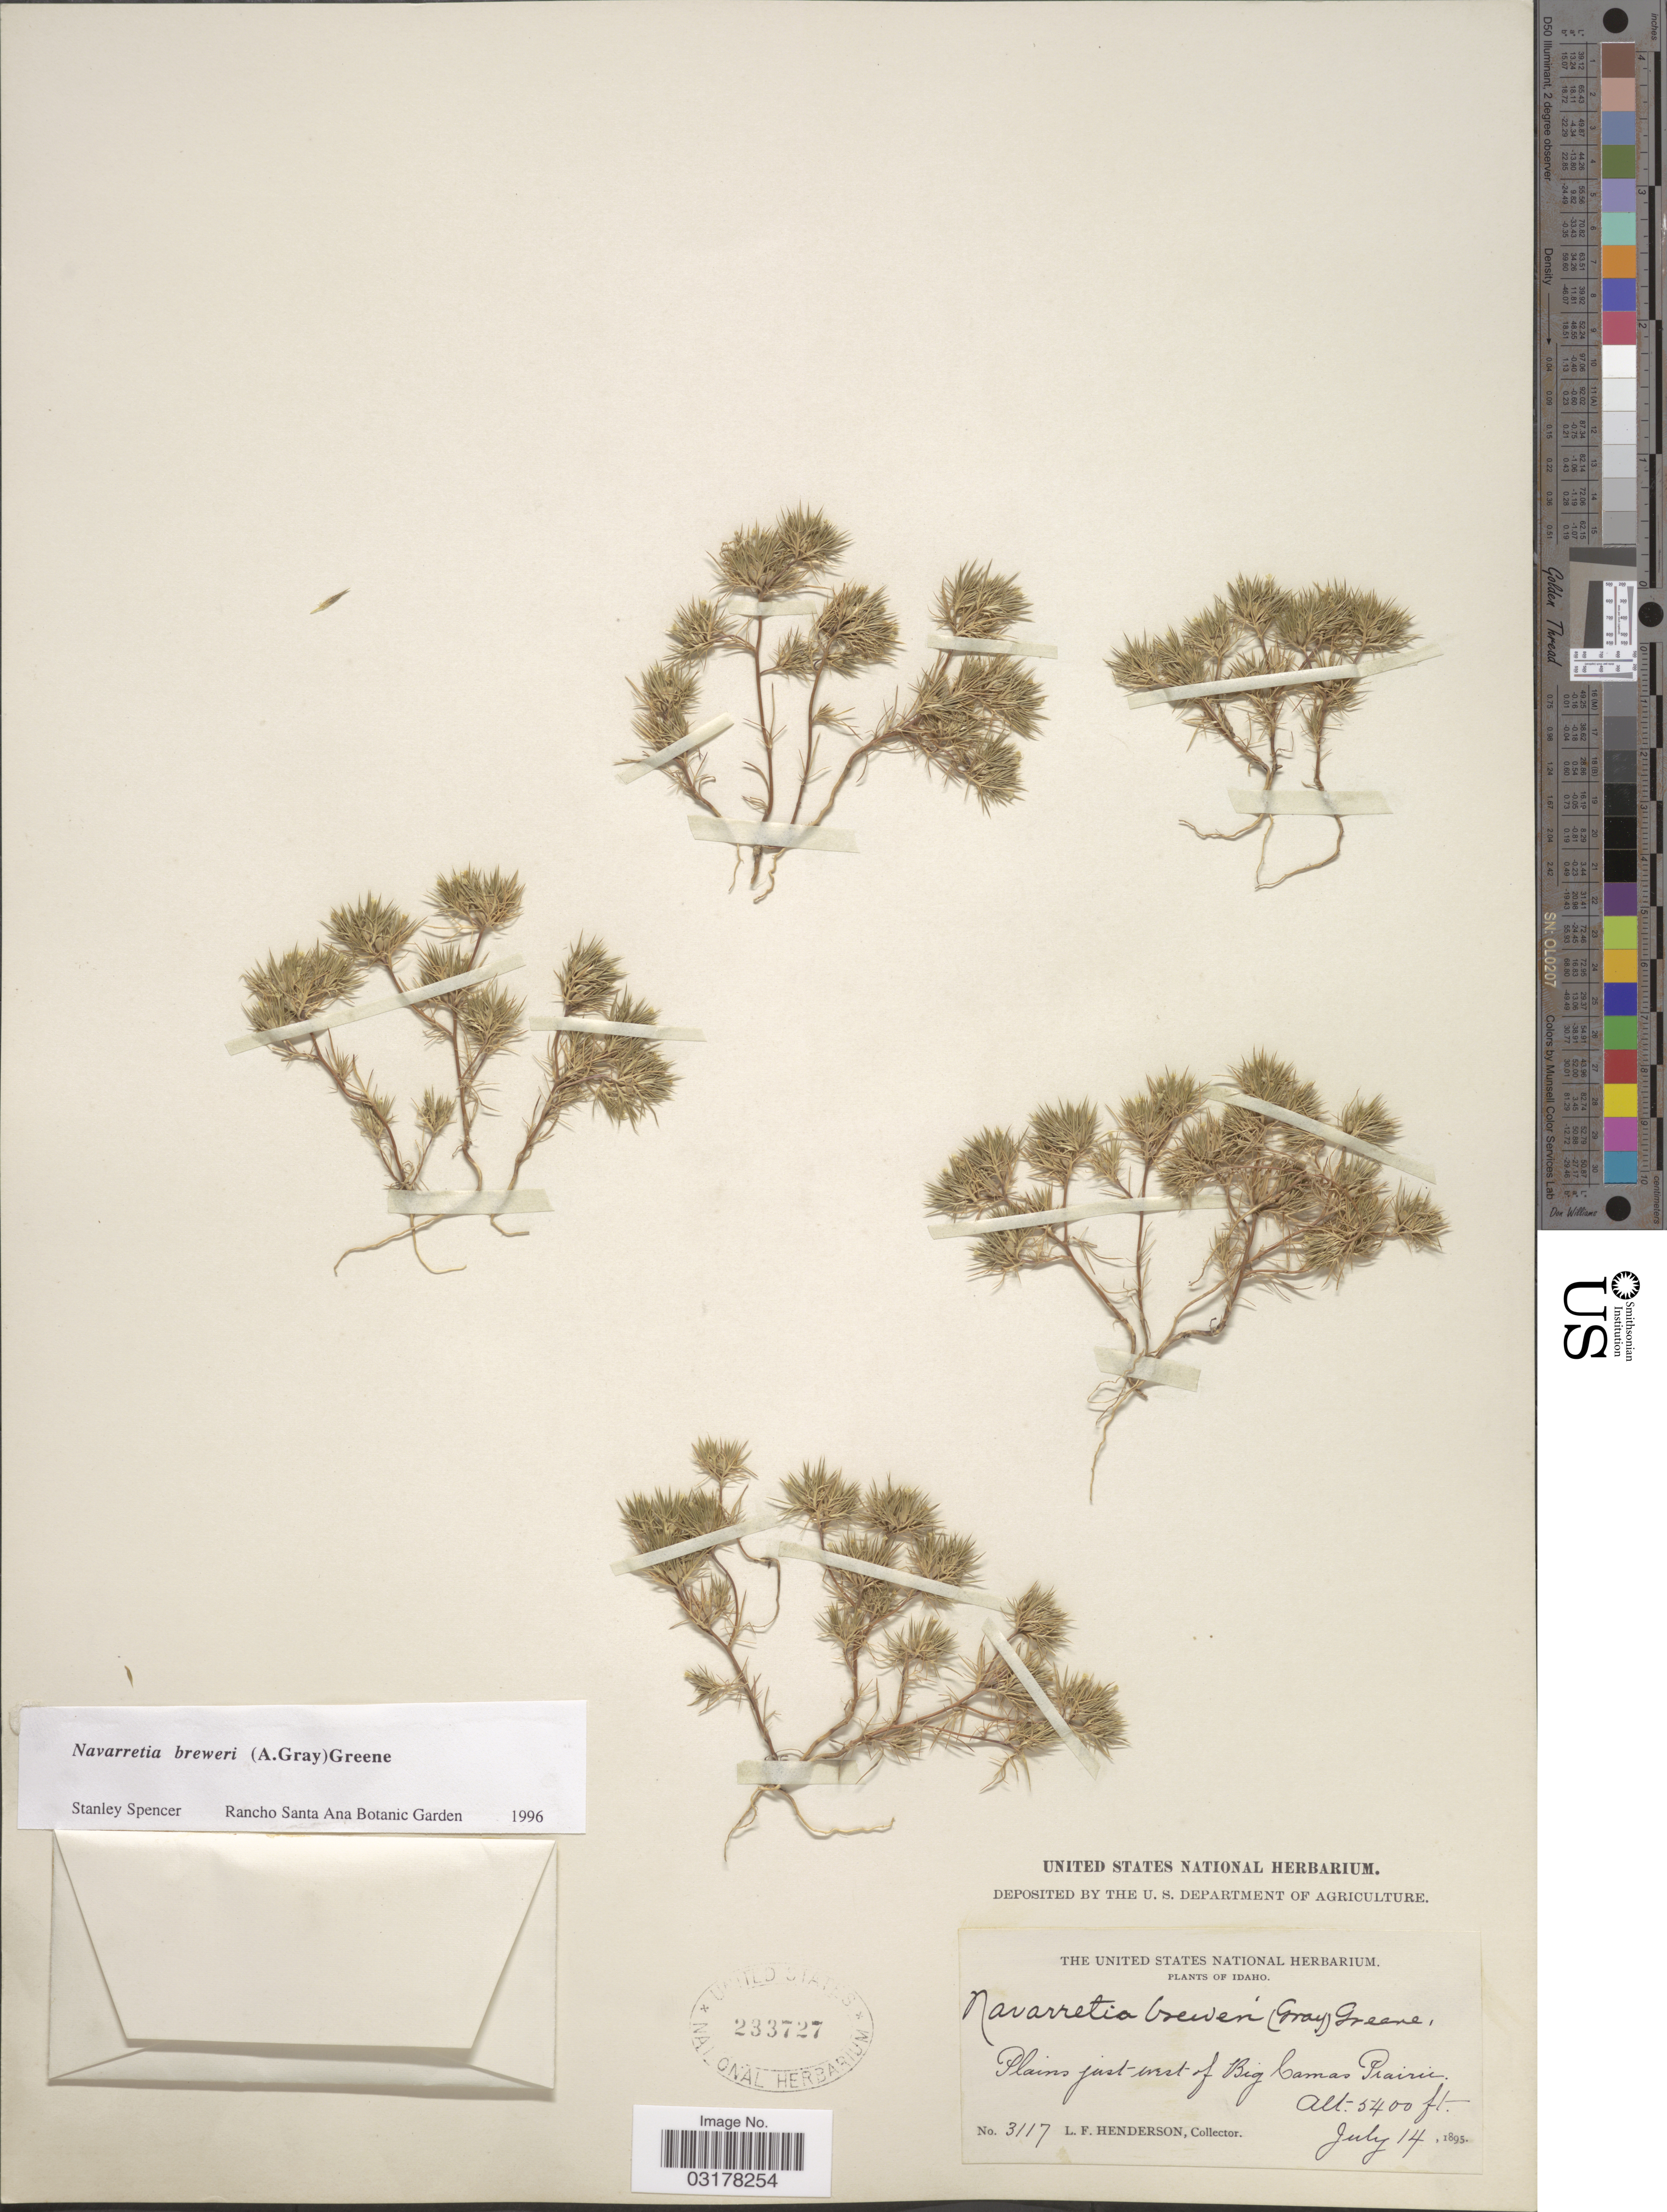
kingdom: Plantae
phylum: Tracheophyta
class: Magnoliopsida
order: Ericales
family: Polemoniaceae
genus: Navarretia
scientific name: Navarretia breweri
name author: (A. Gray) Greene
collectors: L. Henderson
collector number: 3117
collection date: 1895-07-14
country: United States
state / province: Idaho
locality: Plains just west of Big Camas Prairie.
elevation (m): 1646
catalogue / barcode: US 233727